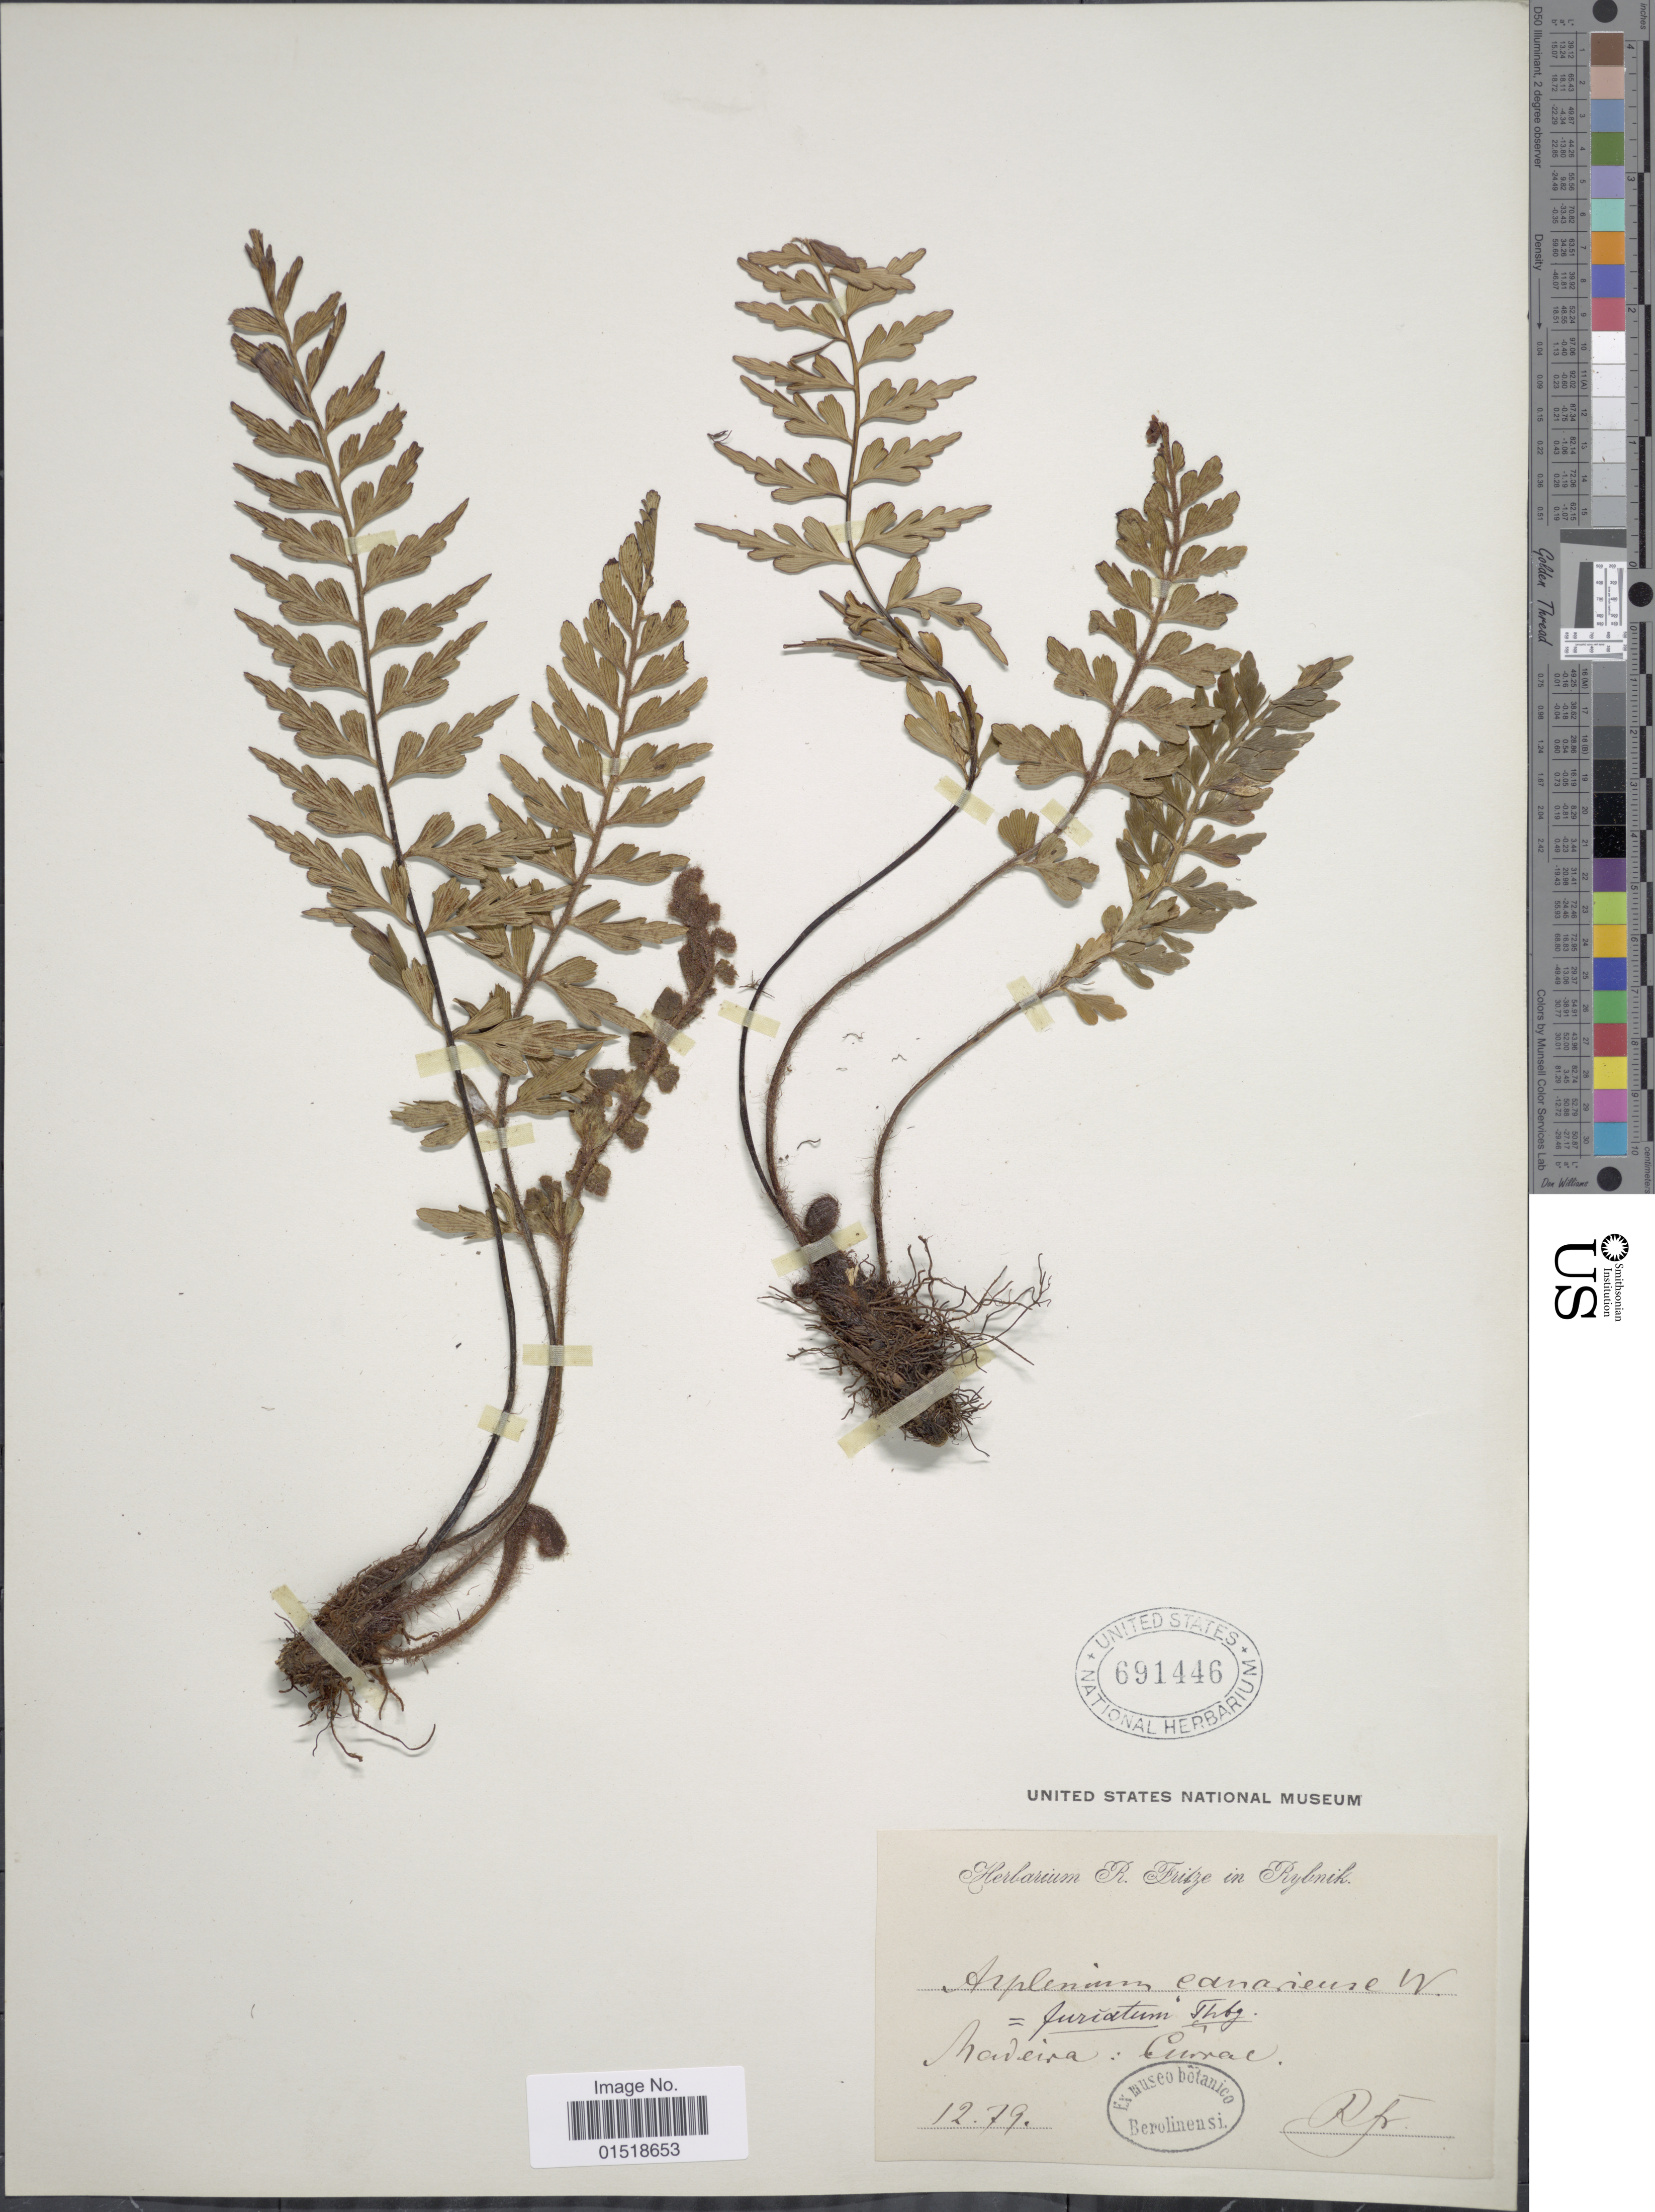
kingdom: Plantae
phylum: Tracheophyta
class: Polypodiopsida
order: Polypodiales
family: Aspleniaceae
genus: Asplenium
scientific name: Asplenium aethiopicum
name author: (Burm. f.) Bech.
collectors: R. Fritze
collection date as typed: Transcribed d/m/y: /12/79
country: Portugal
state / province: Madeira (Aut. Reg.)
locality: Curral.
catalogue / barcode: US 691446